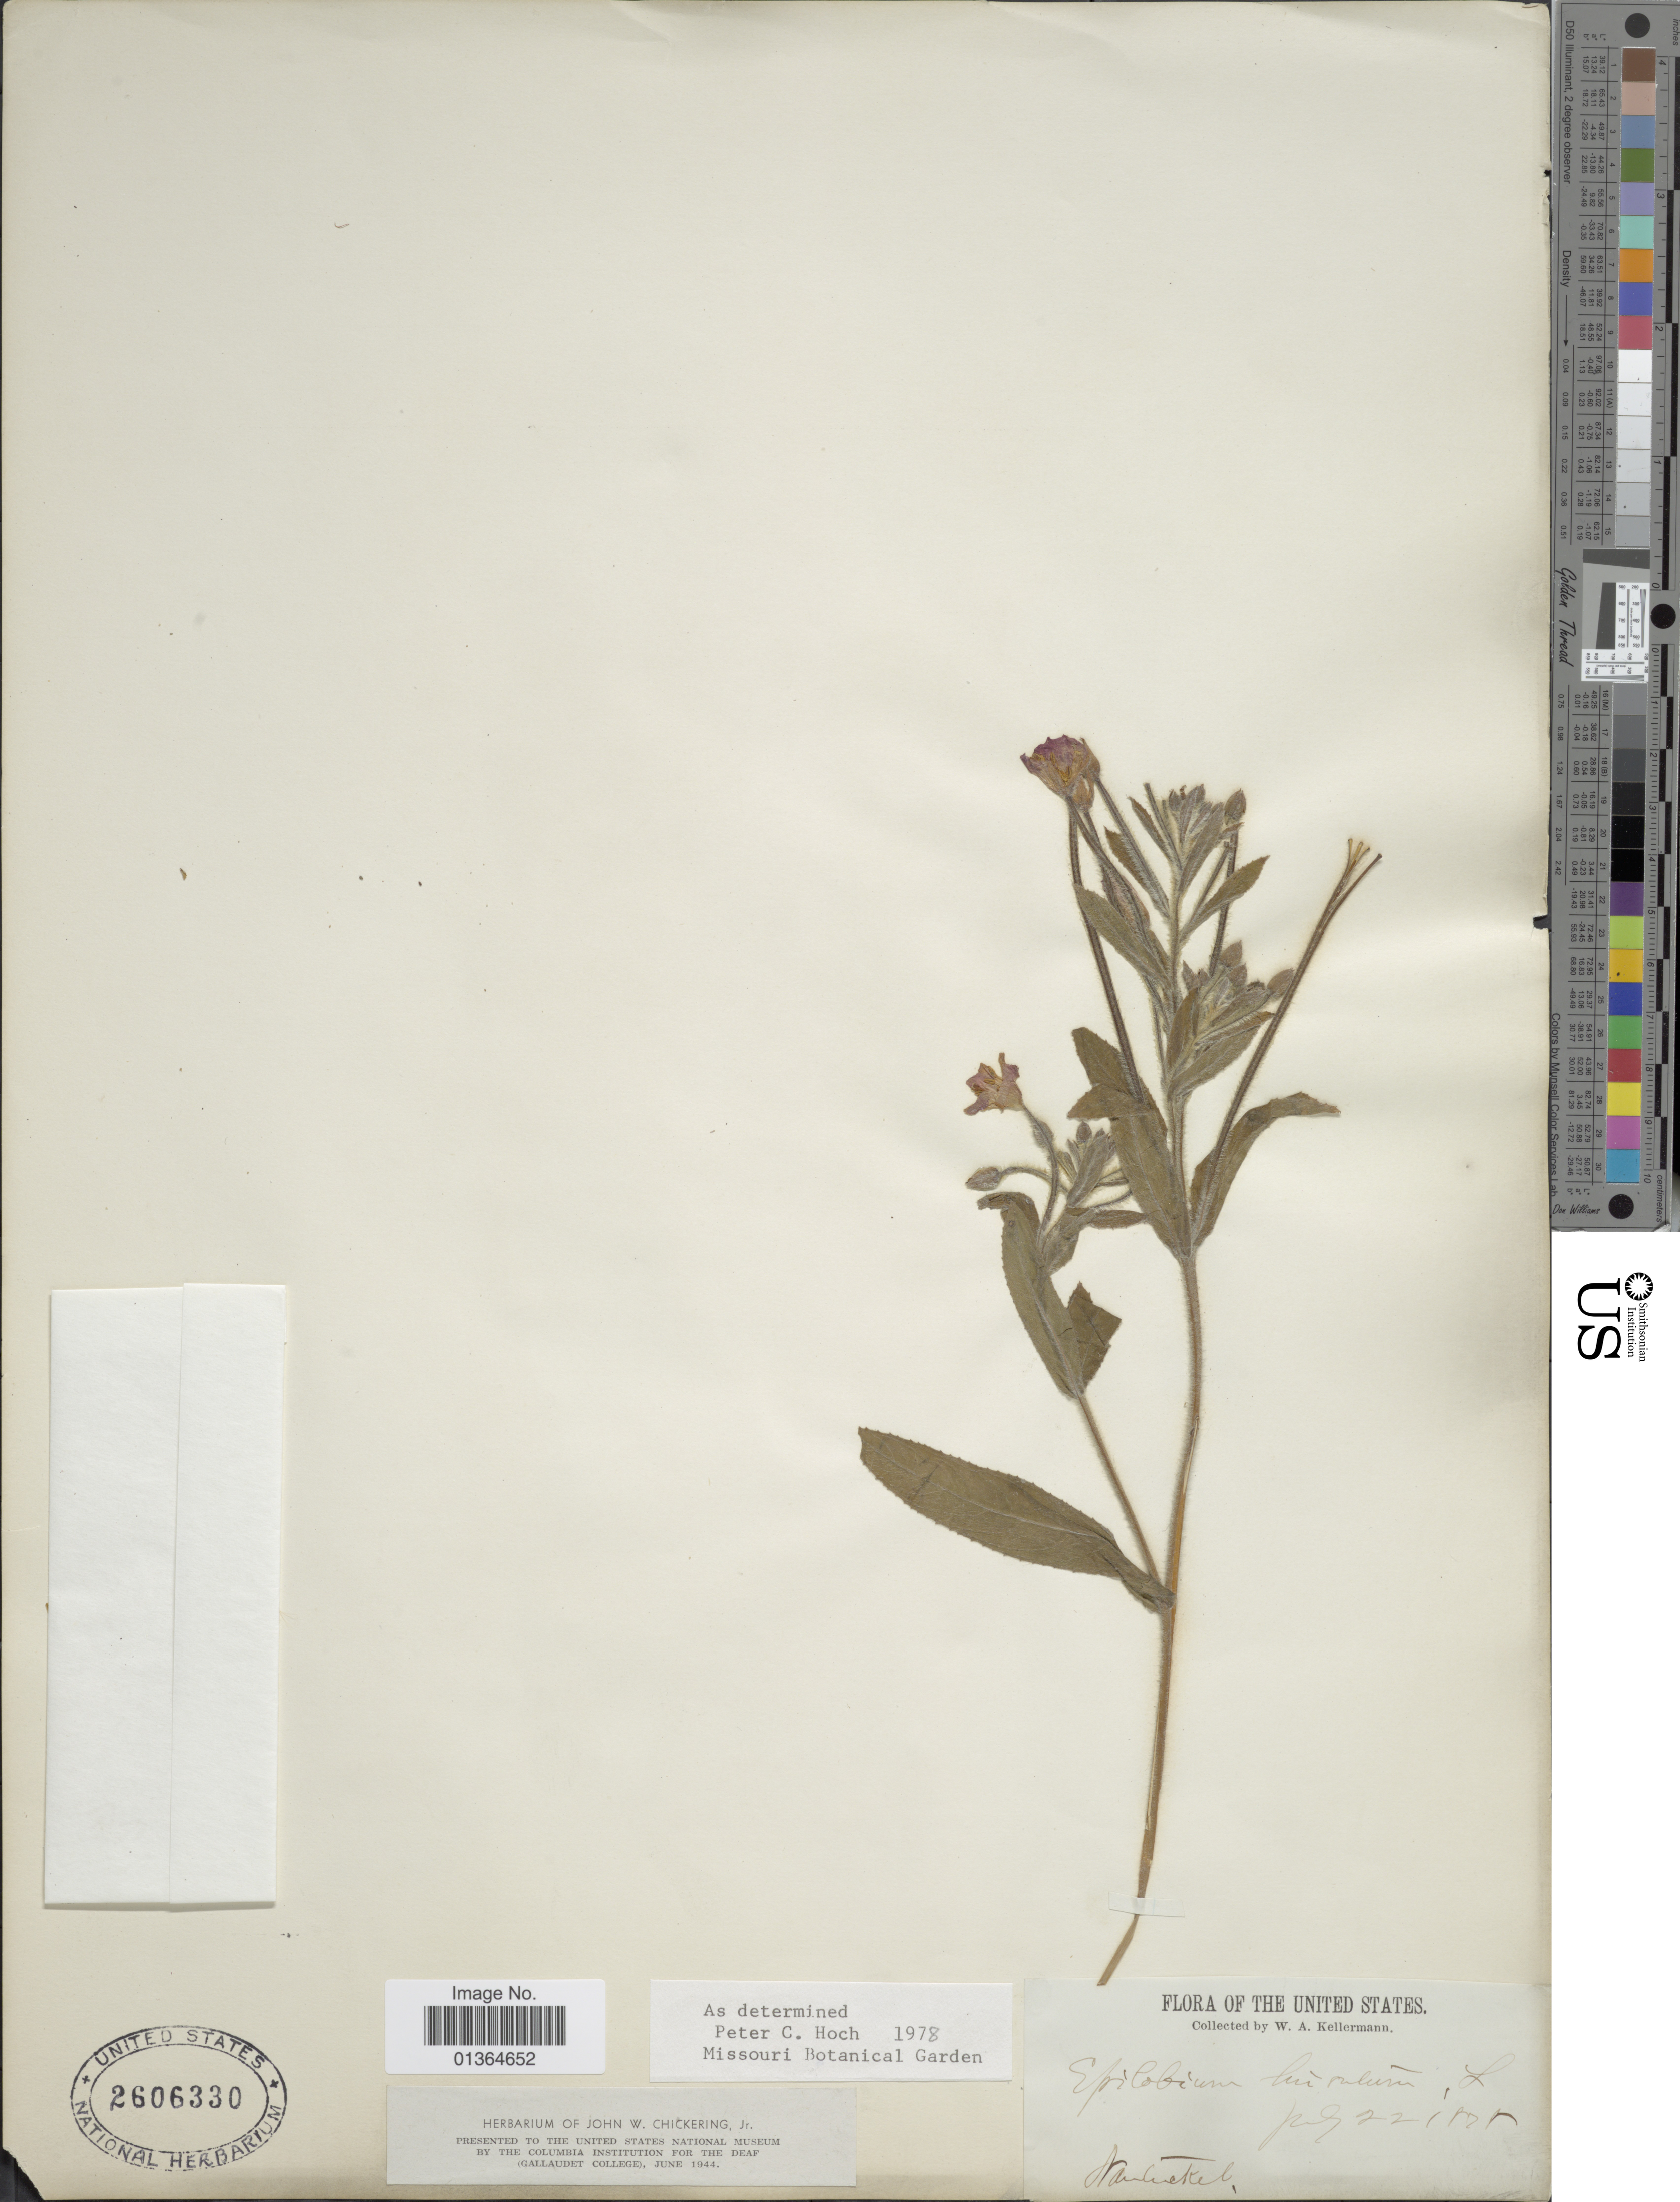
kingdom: Plantae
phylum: Tracheophyta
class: Magnoliopsida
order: Myrtales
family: Onagraceae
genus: Epilobium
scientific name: Epilobium hirsutum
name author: L.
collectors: W. Kellerman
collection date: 1825-07-22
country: United States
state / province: Massachusetts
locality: Nantucket.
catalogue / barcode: US 2606330